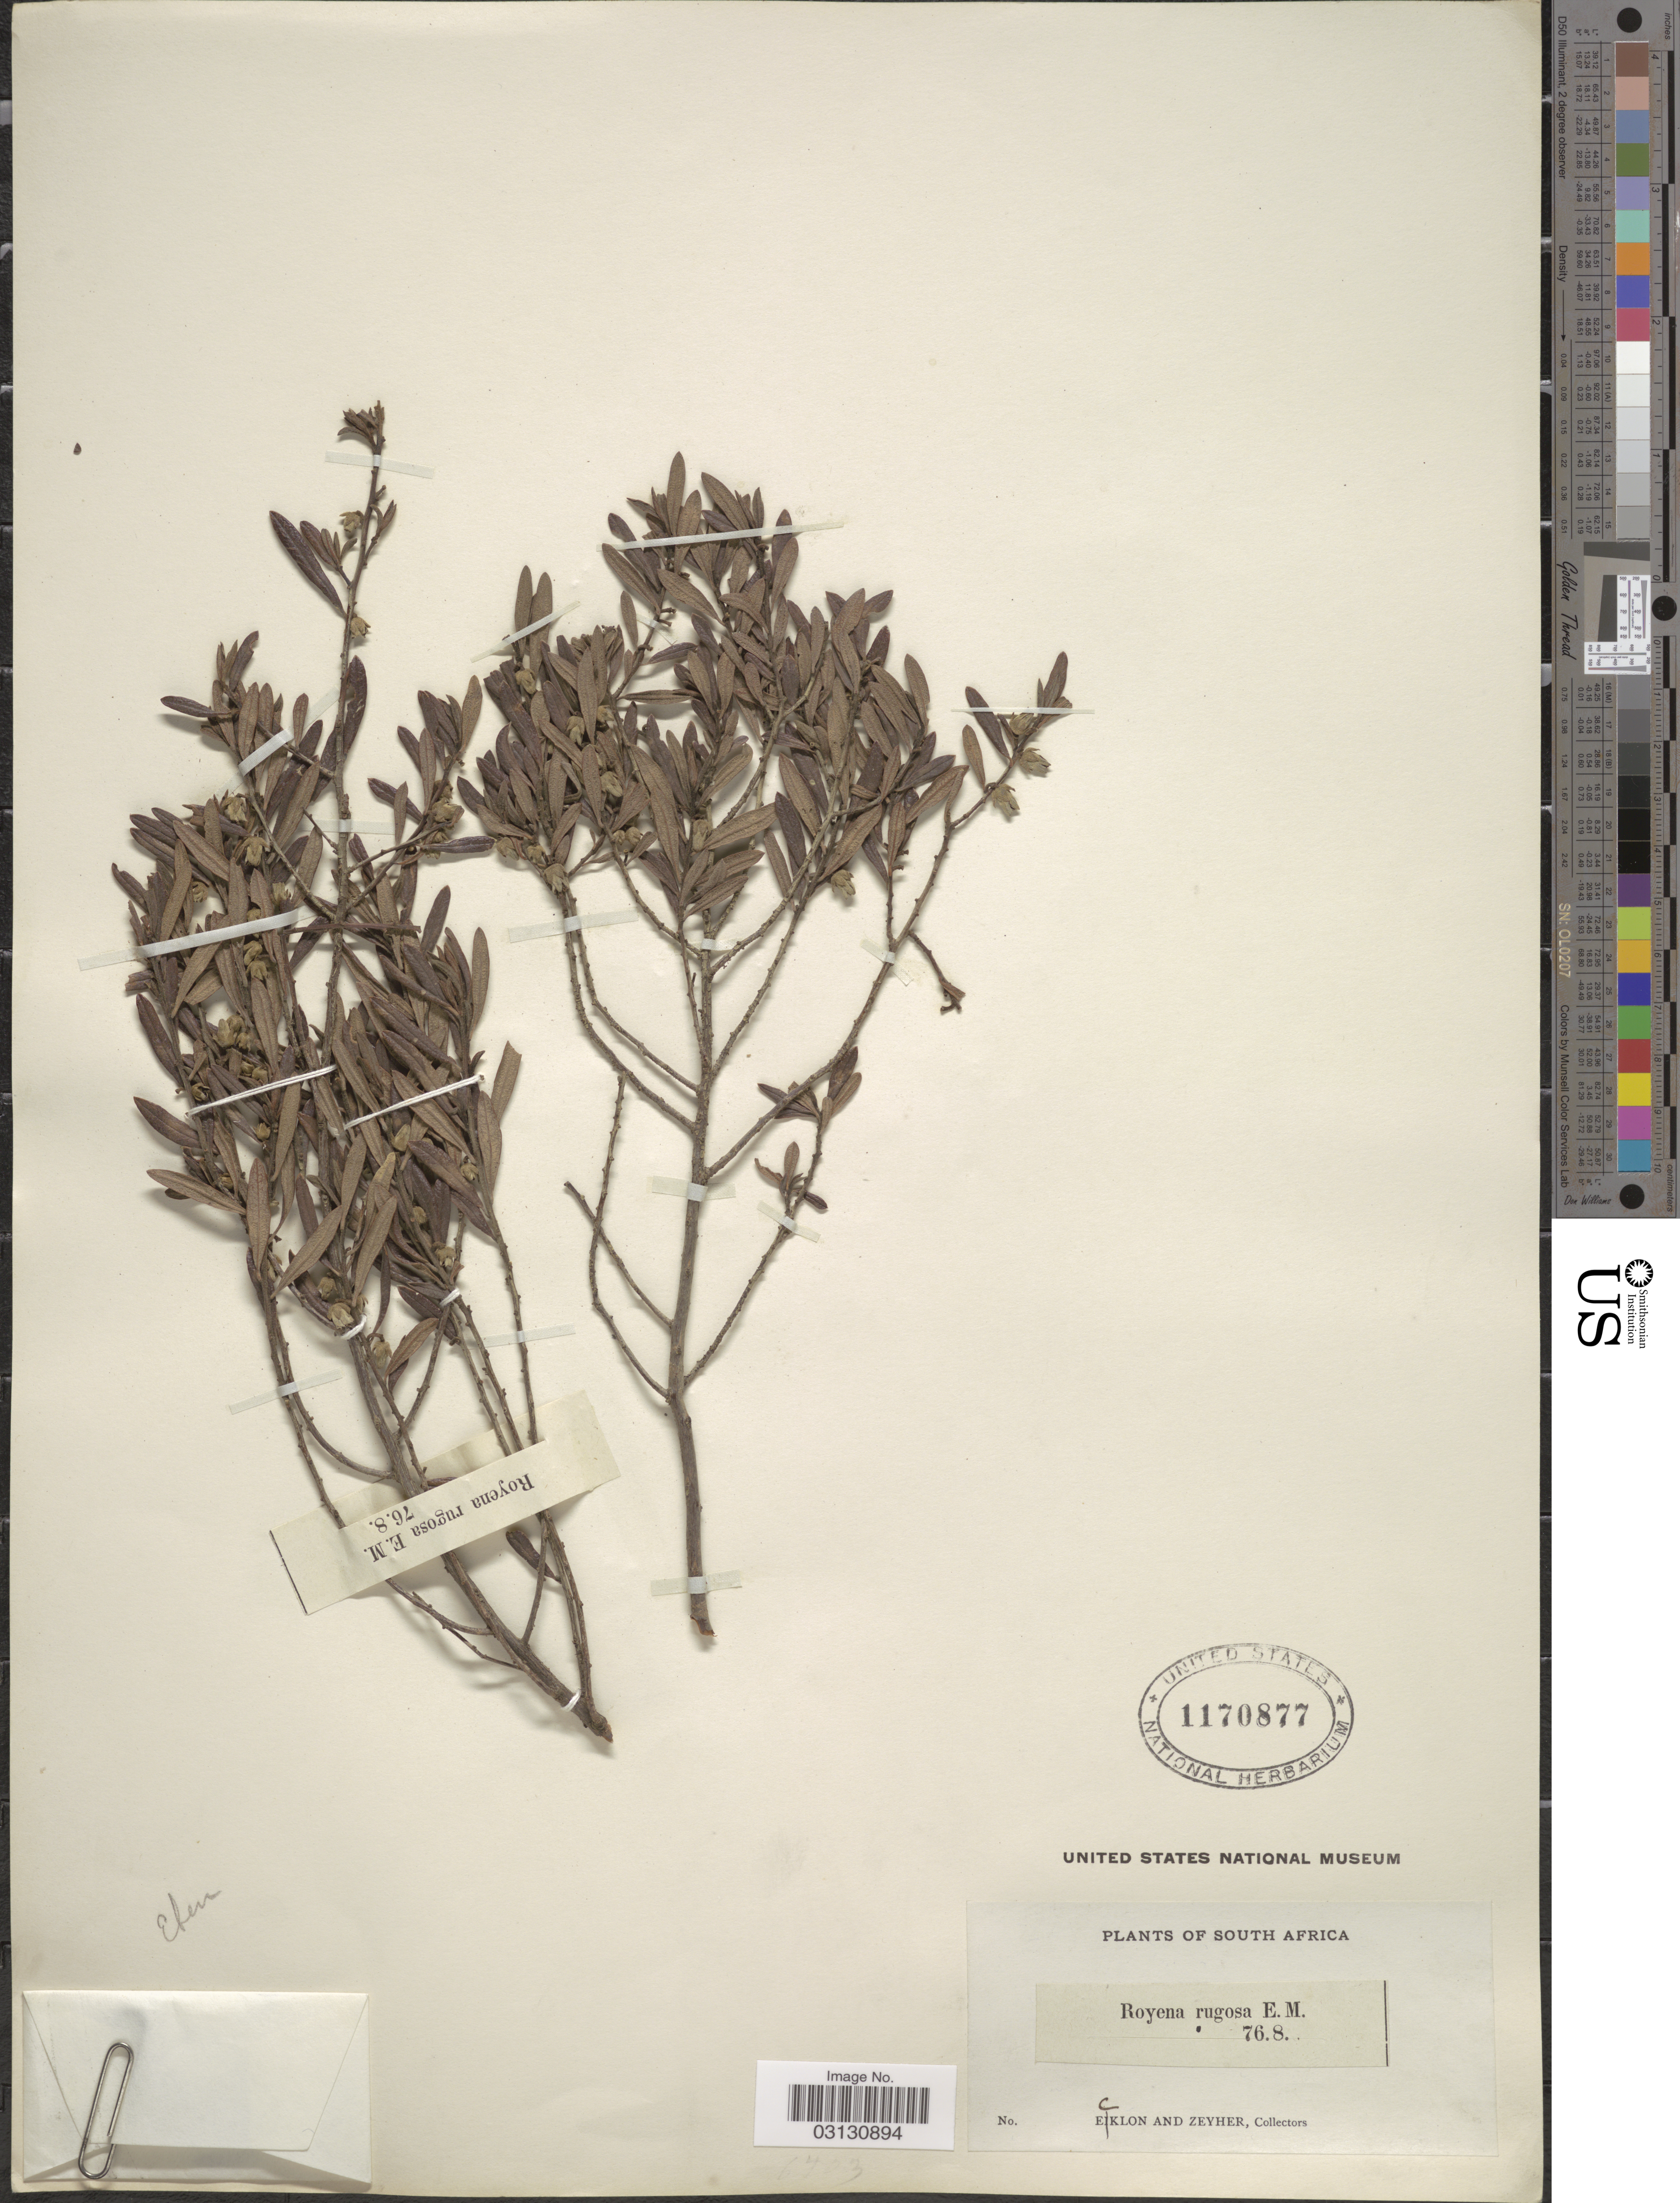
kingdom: Plantae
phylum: Tracheophyta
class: Magnoliopsida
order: Ericales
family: Ebenaceae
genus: Royena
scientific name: Royena rugosa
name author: E. Mey. ex A. DC.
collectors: -. Ecklon & -. Zeyher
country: South Africa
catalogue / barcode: US 1170877